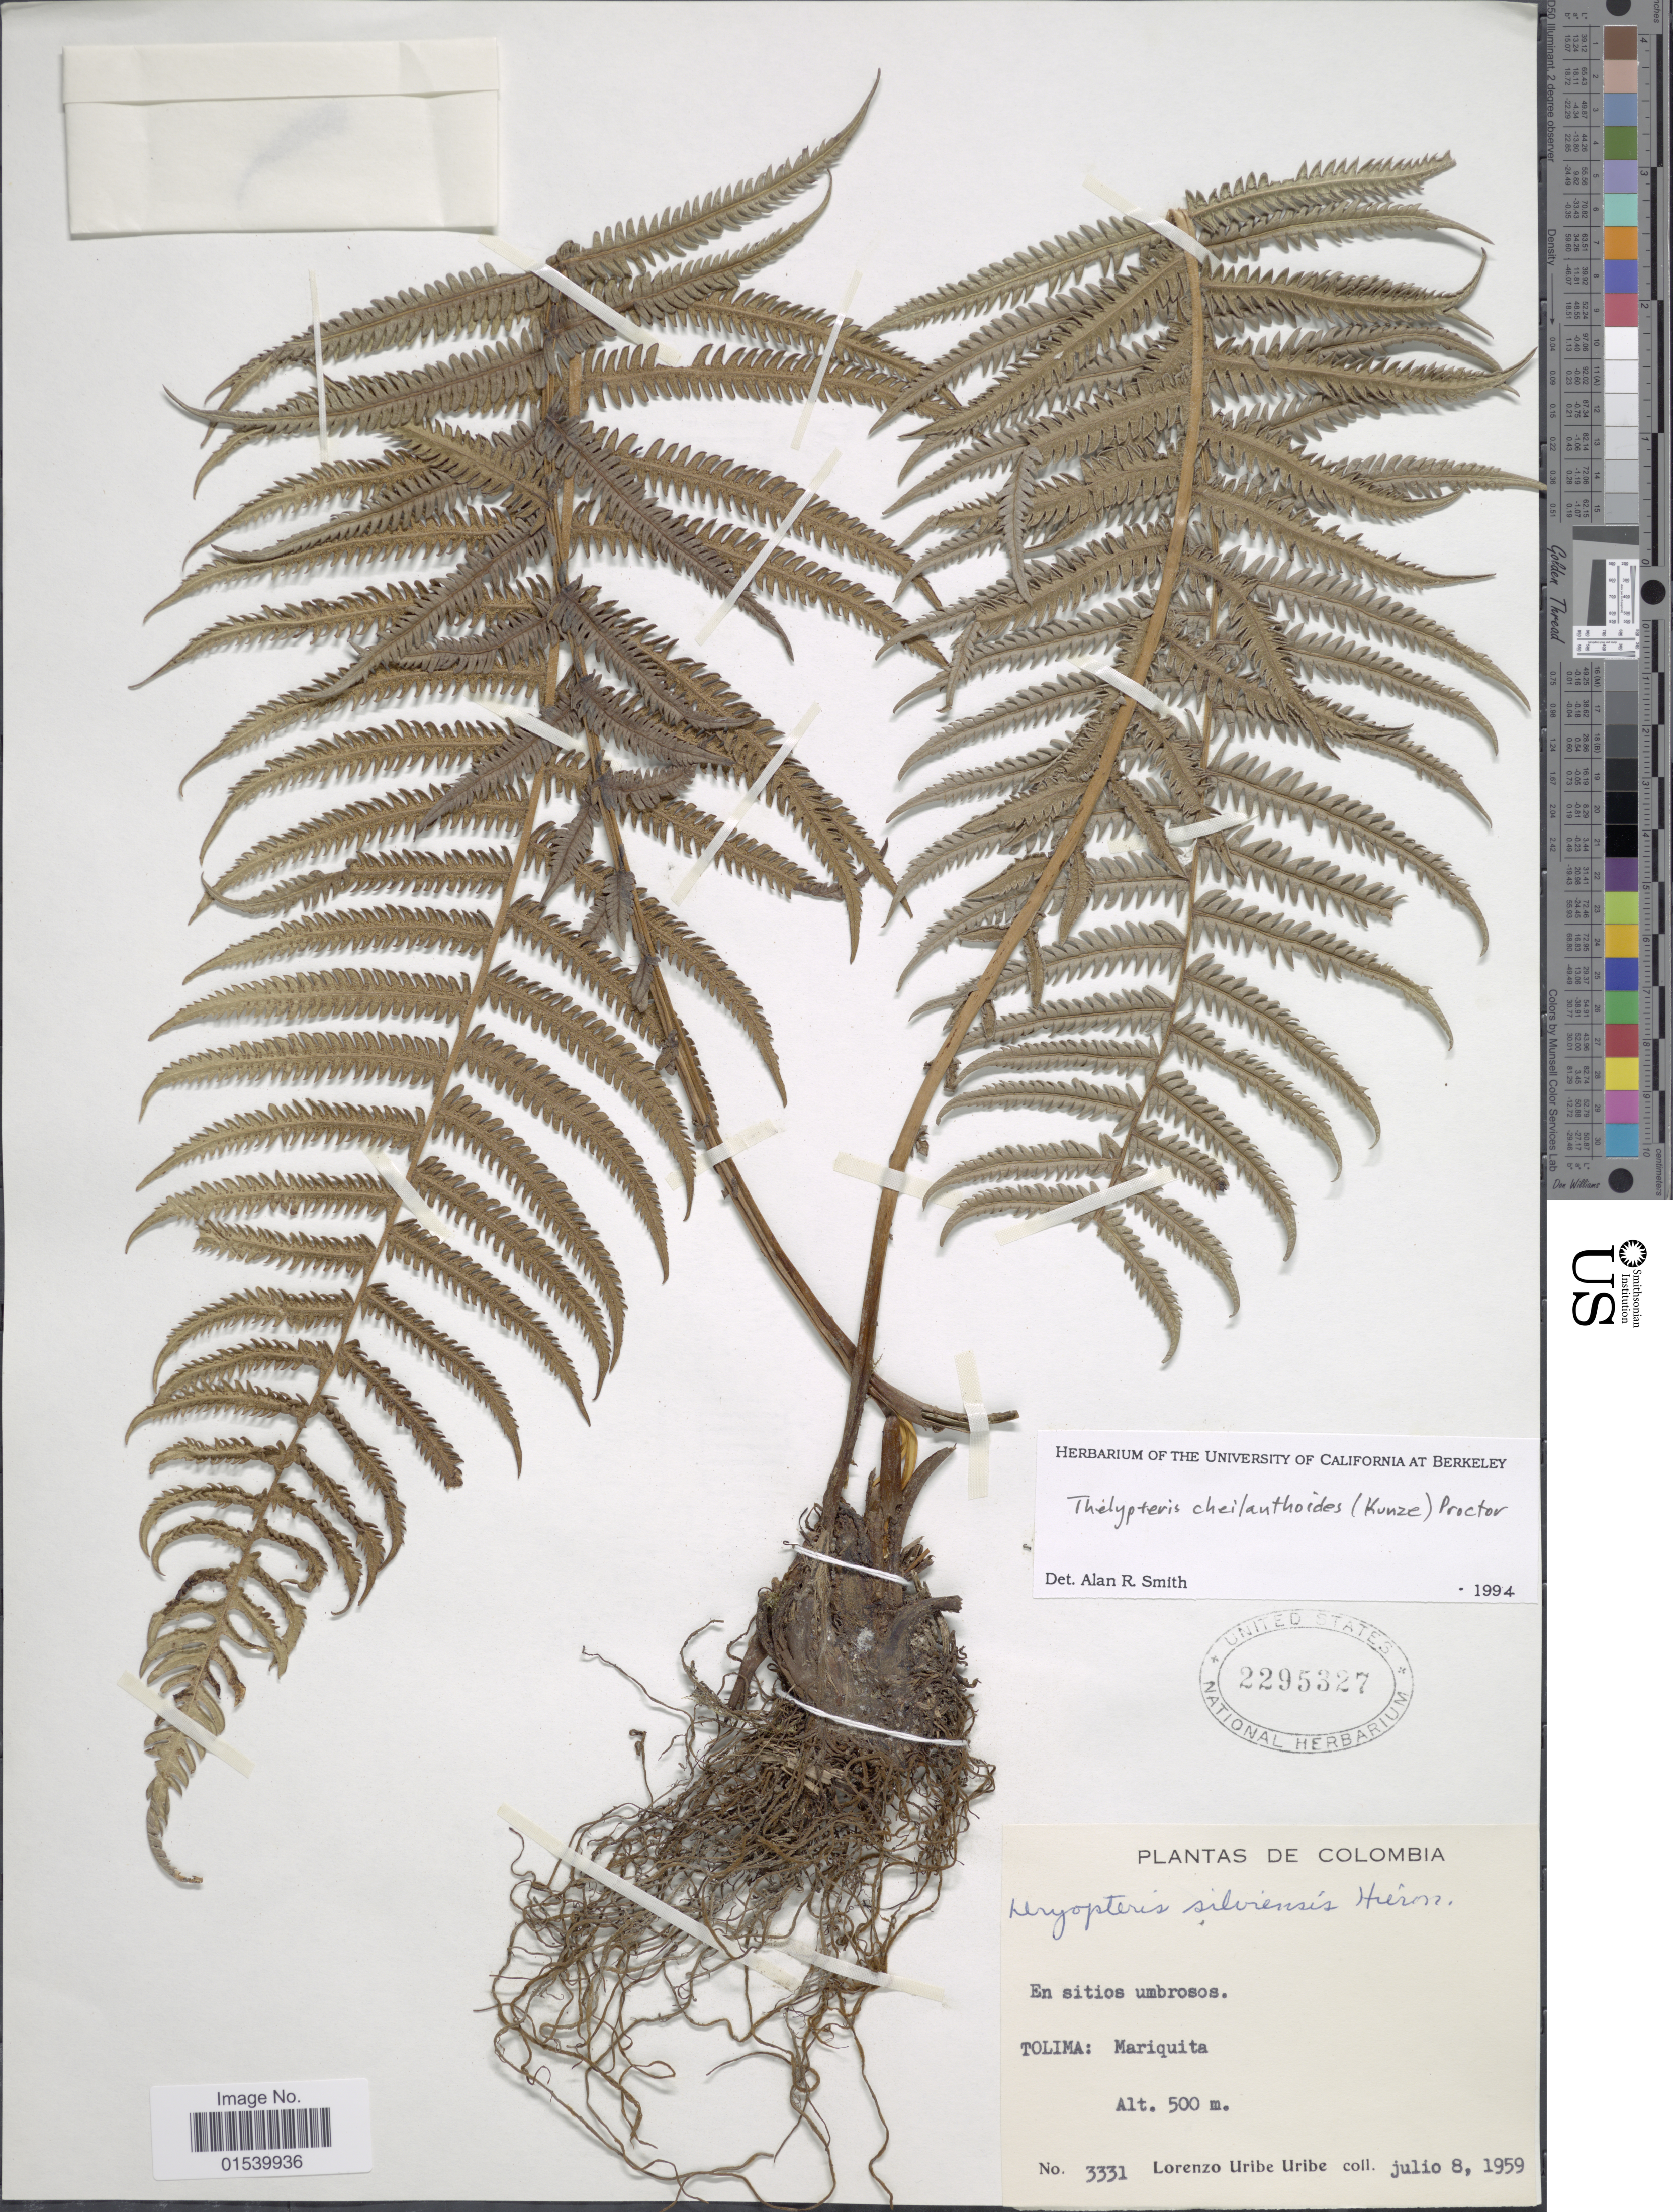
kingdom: Plantae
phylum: Tracheophyta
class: Polypodiopsida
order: Polypodiales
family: Thelypteridaceae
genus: Amauropelta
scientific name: Amauropelta cheilanthoides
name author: (Kunze) Á. Löve & D. Löve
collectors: L. Uribe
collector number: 3331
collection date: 1959-07-08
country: Colombia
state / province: Tolima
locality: Mariquita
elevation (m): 500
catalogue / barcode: US 2295327